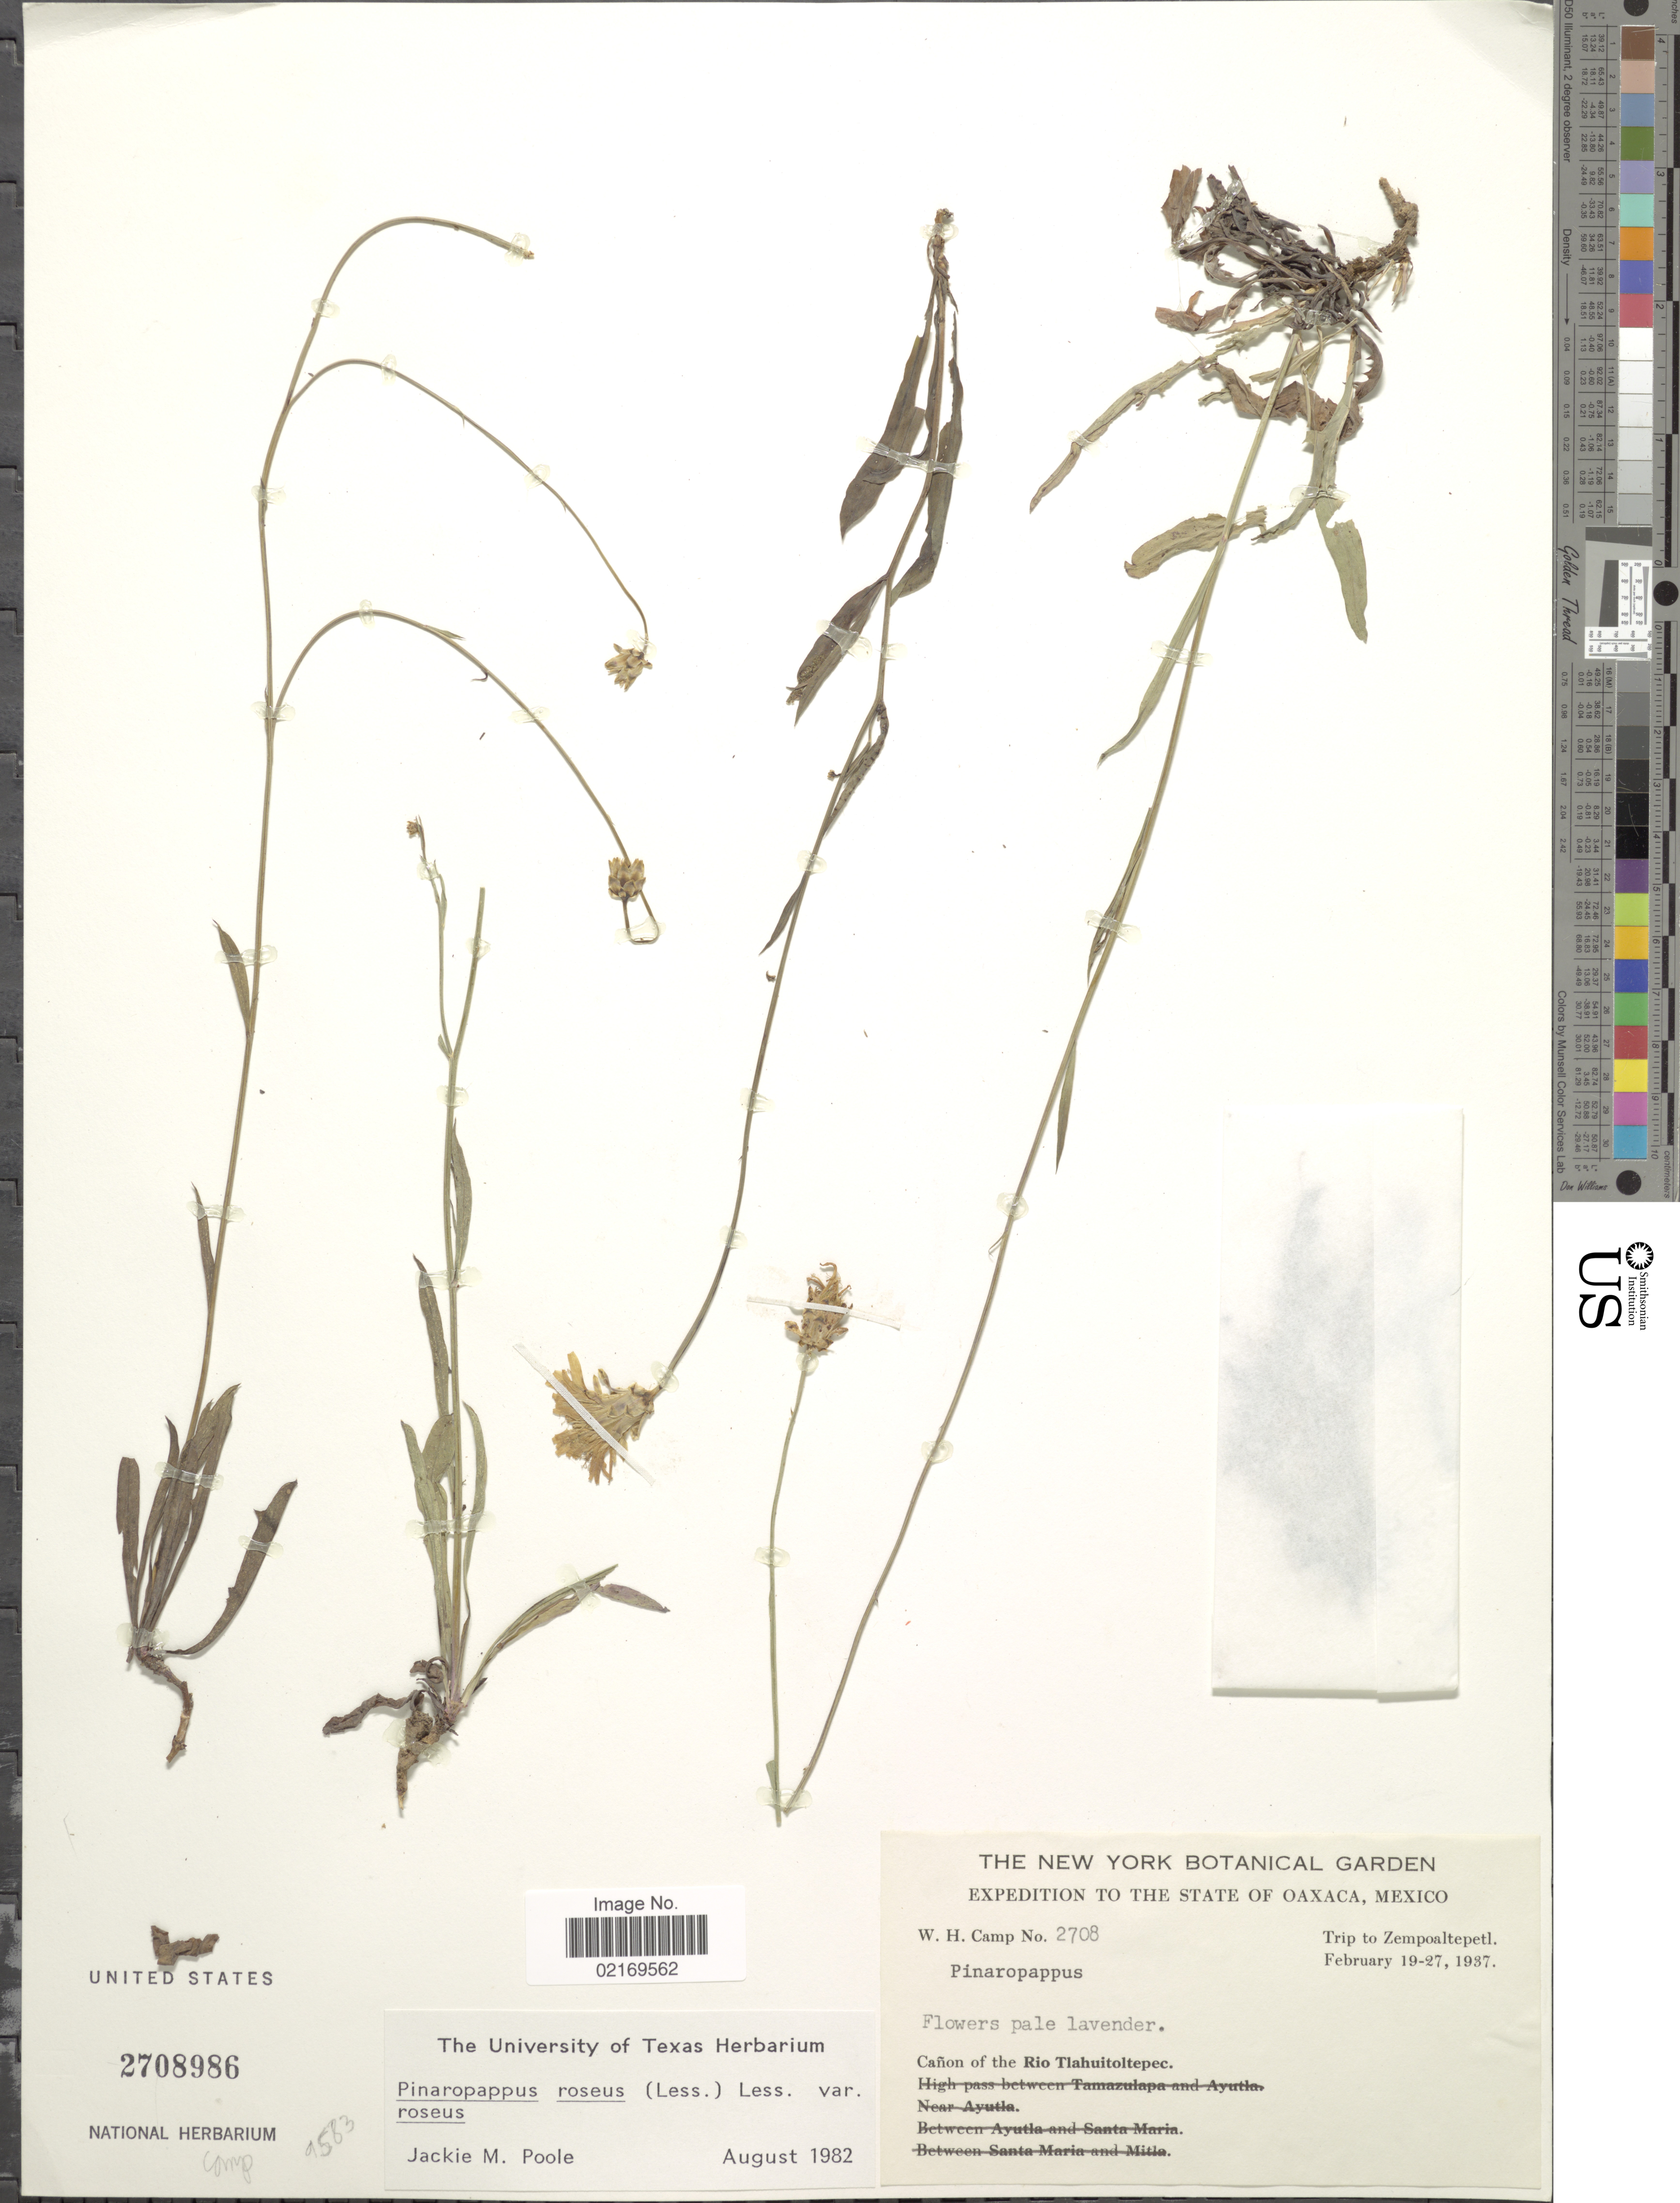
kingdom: Plantae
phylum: Tracheophyta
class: Magnoliopsida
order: Asterales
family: Asteraceae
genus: Pinaropappus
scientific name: Pinaropappus roseus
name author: Less.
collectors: W. H. Camp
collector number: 2708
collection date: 1937-02-19/1937-02-27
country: Mexico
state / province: Oaxaca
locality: Trip to Zempoaltepetl, Cañon of the Rio Tlahuitoltepec.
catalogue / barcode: US 2708986